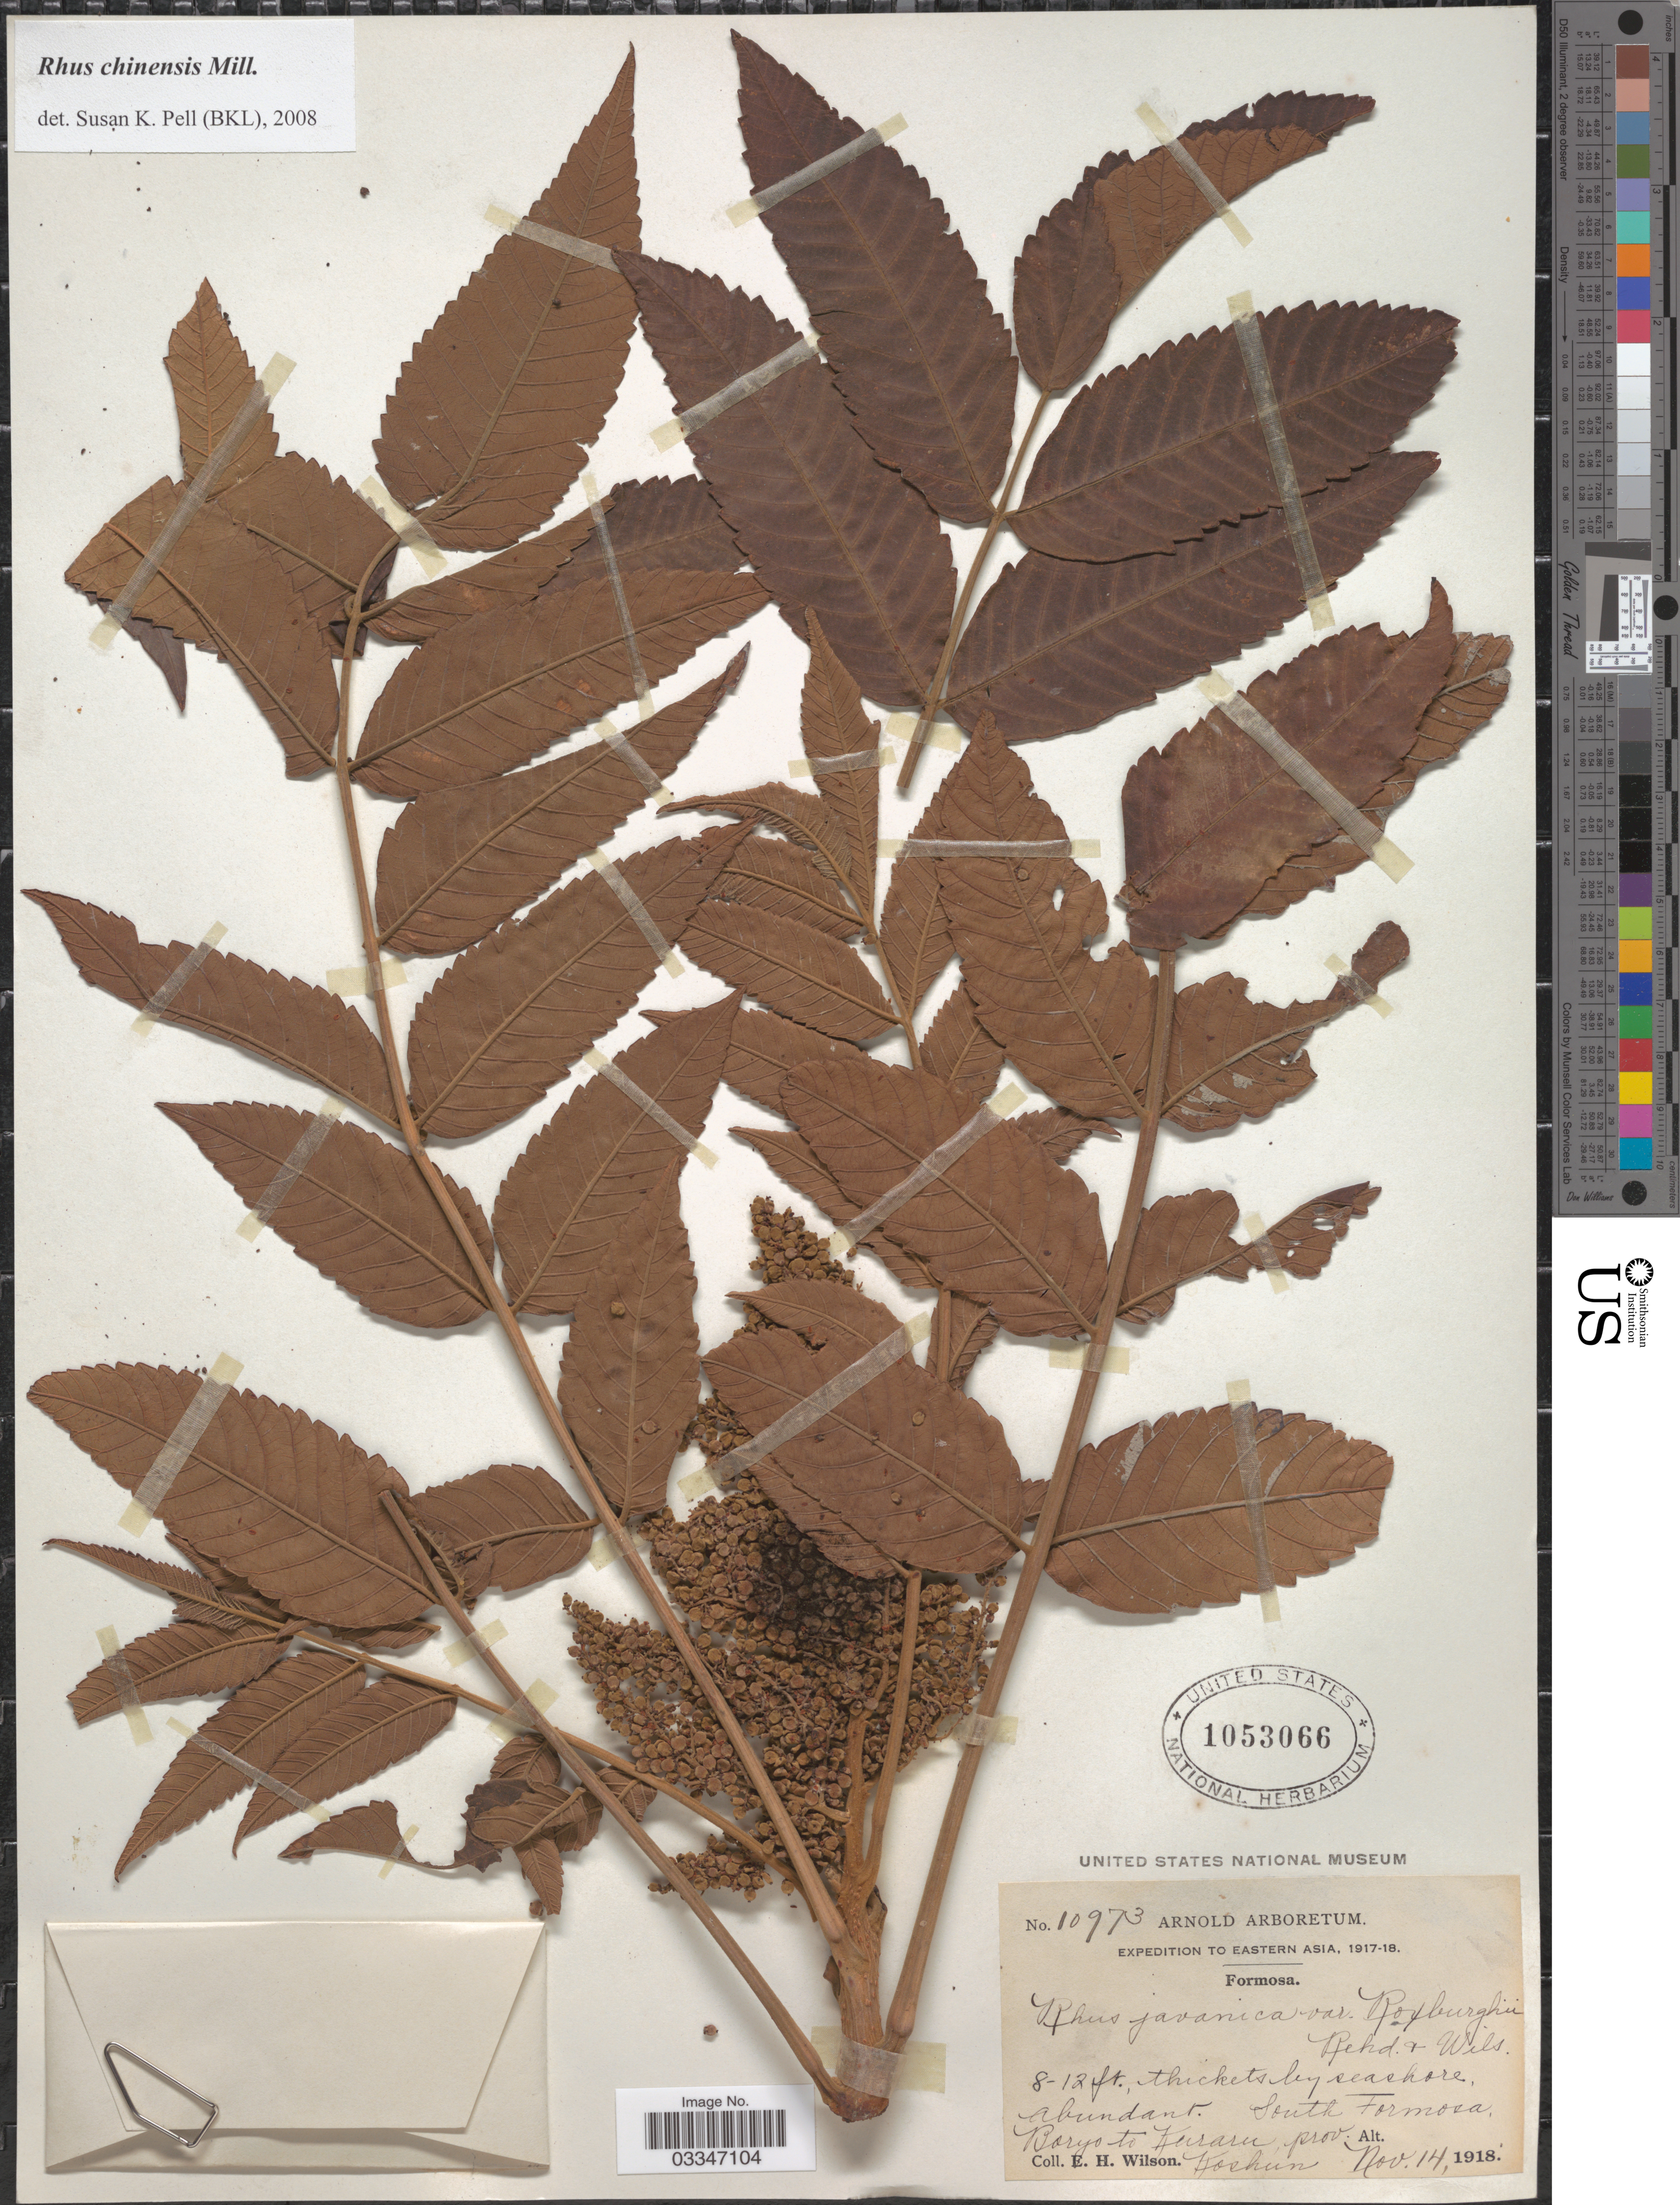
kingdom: Plantae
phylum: Tracheophyta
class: Magnoliopsida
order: Sapindales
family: Anacardiaceae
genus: Rhus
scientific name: Rhus chinensis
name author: Mill.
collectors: E. Wilson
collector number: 10973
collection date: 1918-11-14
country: Taiwan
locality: Eastern Asia. Formosa. Baryo to Kuraru, prov. Koshun.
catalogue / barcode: US 1053066